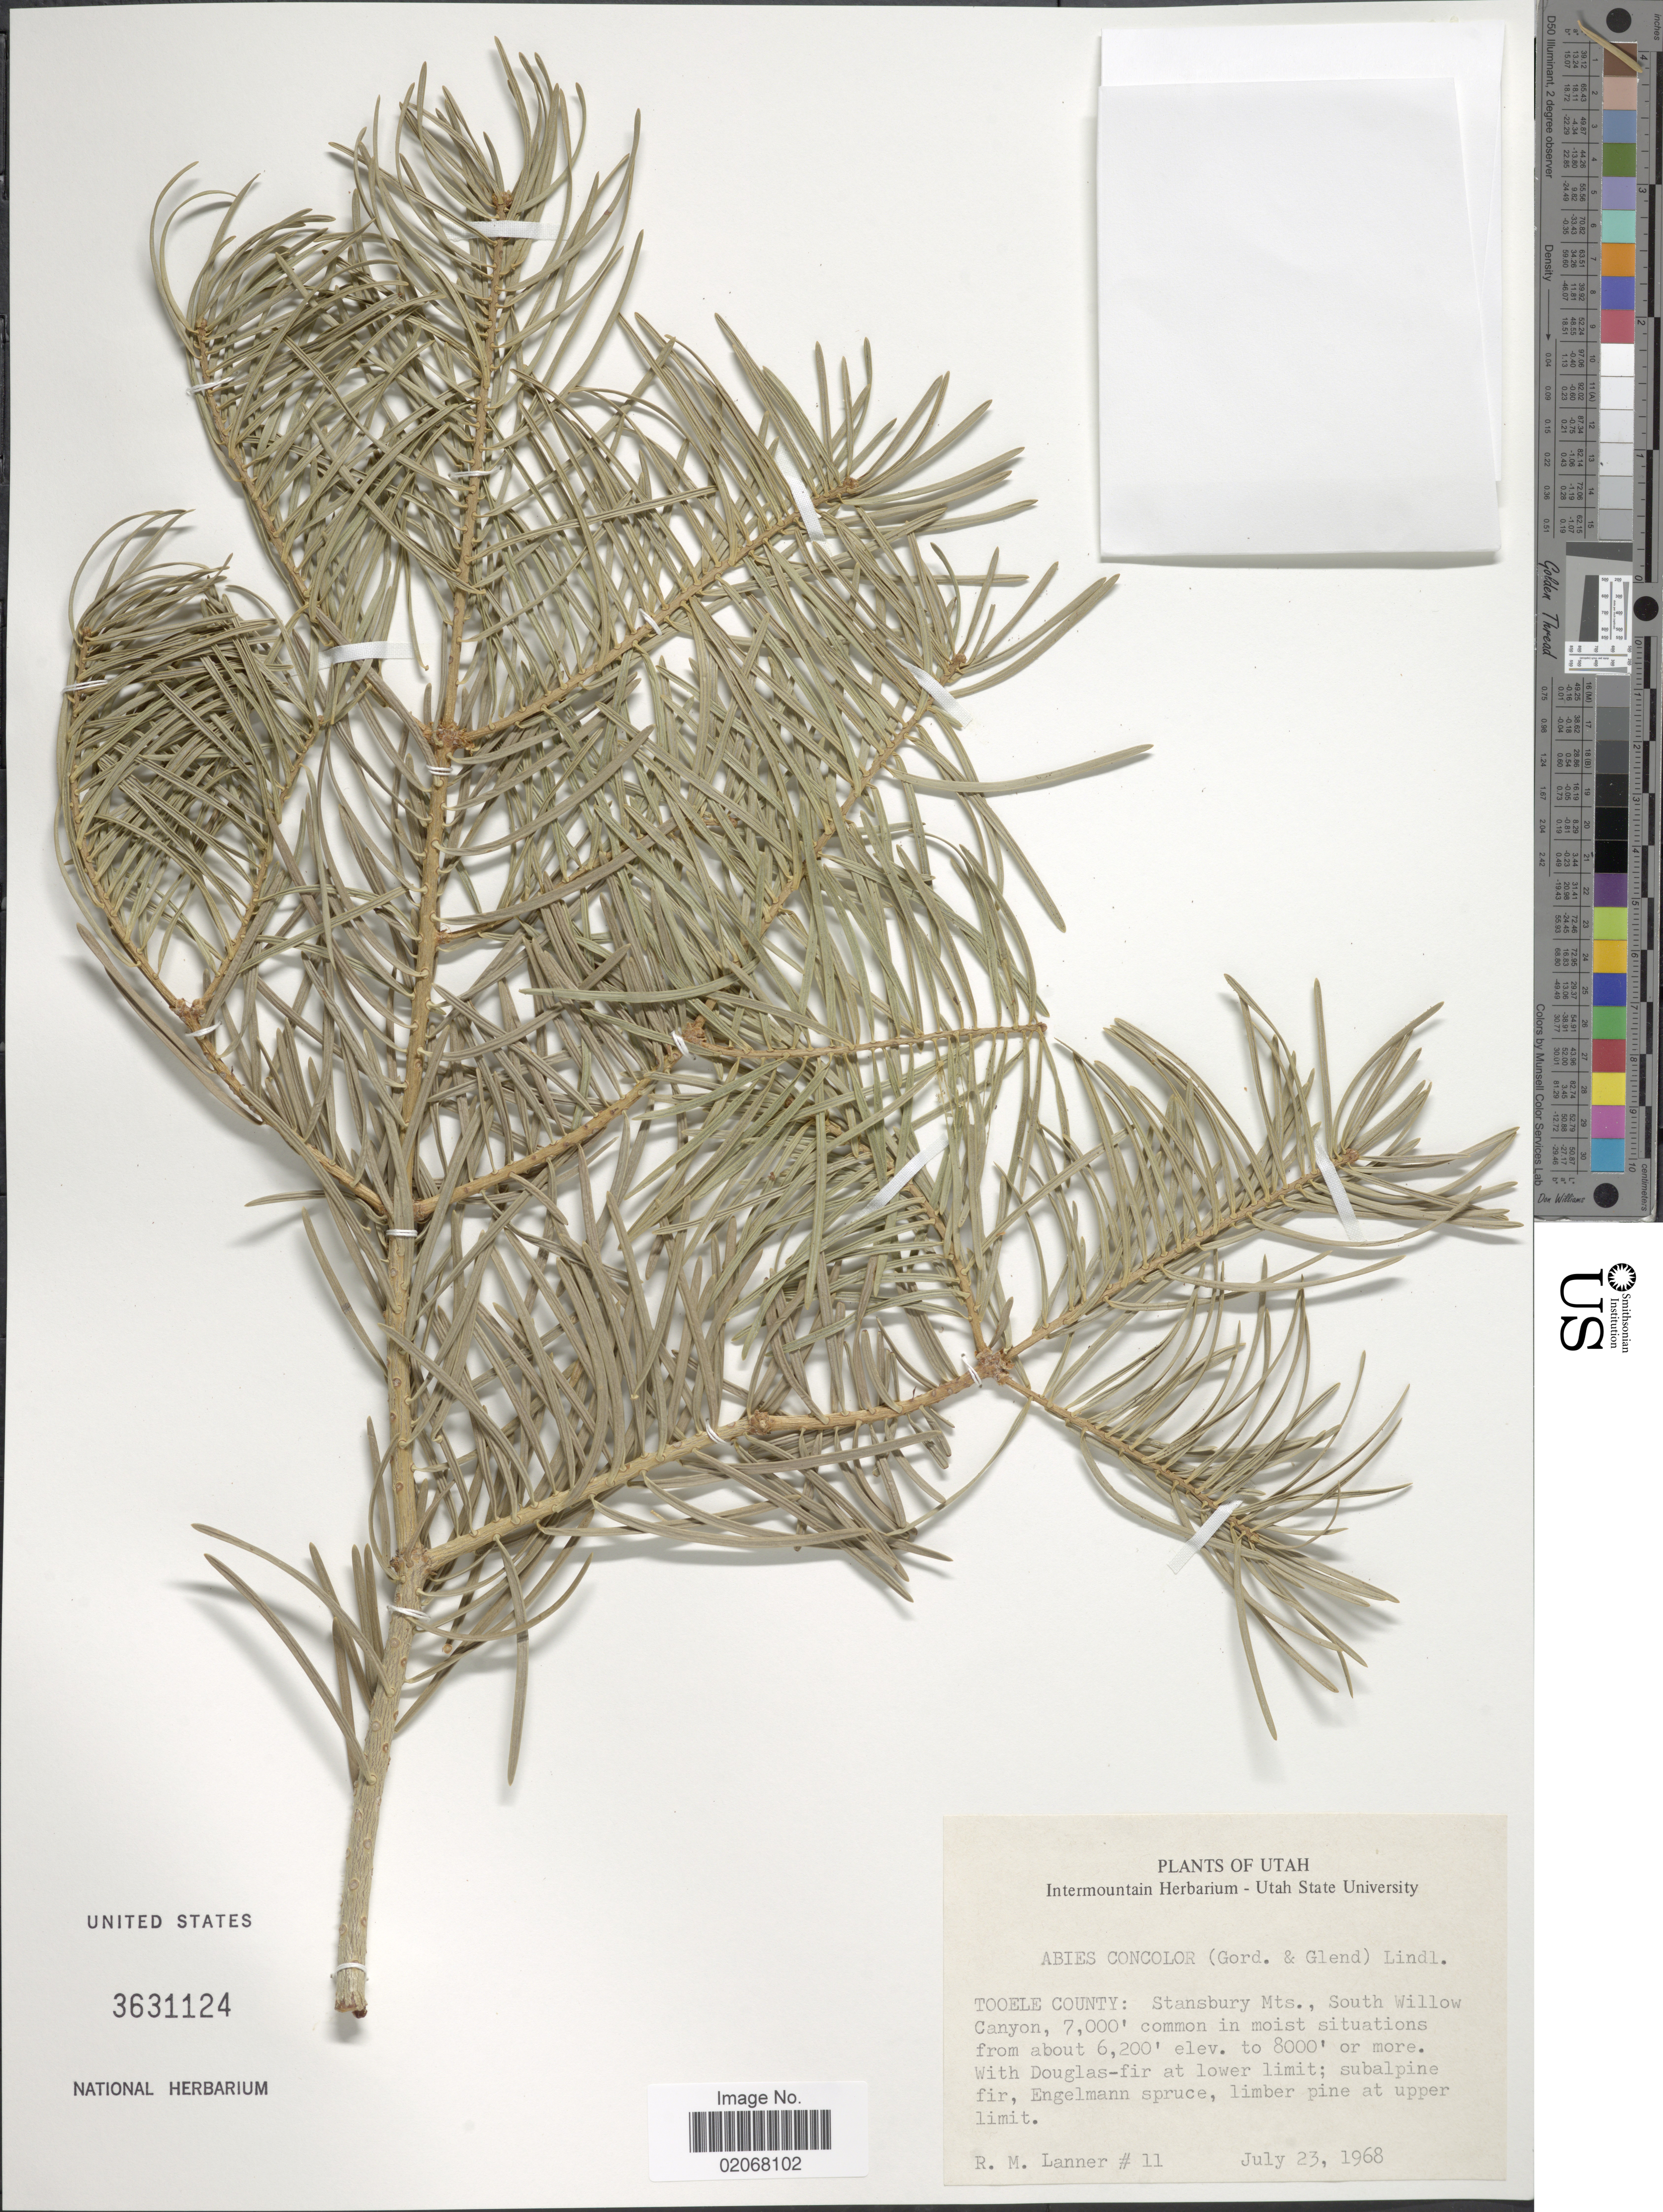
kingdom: Plantae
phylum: Tracheophyta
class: Pinopsida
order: Pinales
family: Pinaceae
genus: Abies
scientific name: Abies concolor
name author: (Gordon & Glend.) Lindl. ex Hildebr.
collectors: R. Lanner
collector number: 11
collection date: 1968-07-23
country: United States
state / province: Utah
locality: Tooele County, Stansburry Mts, South Willow Canyon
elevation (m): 2134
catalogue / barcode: US 3631124